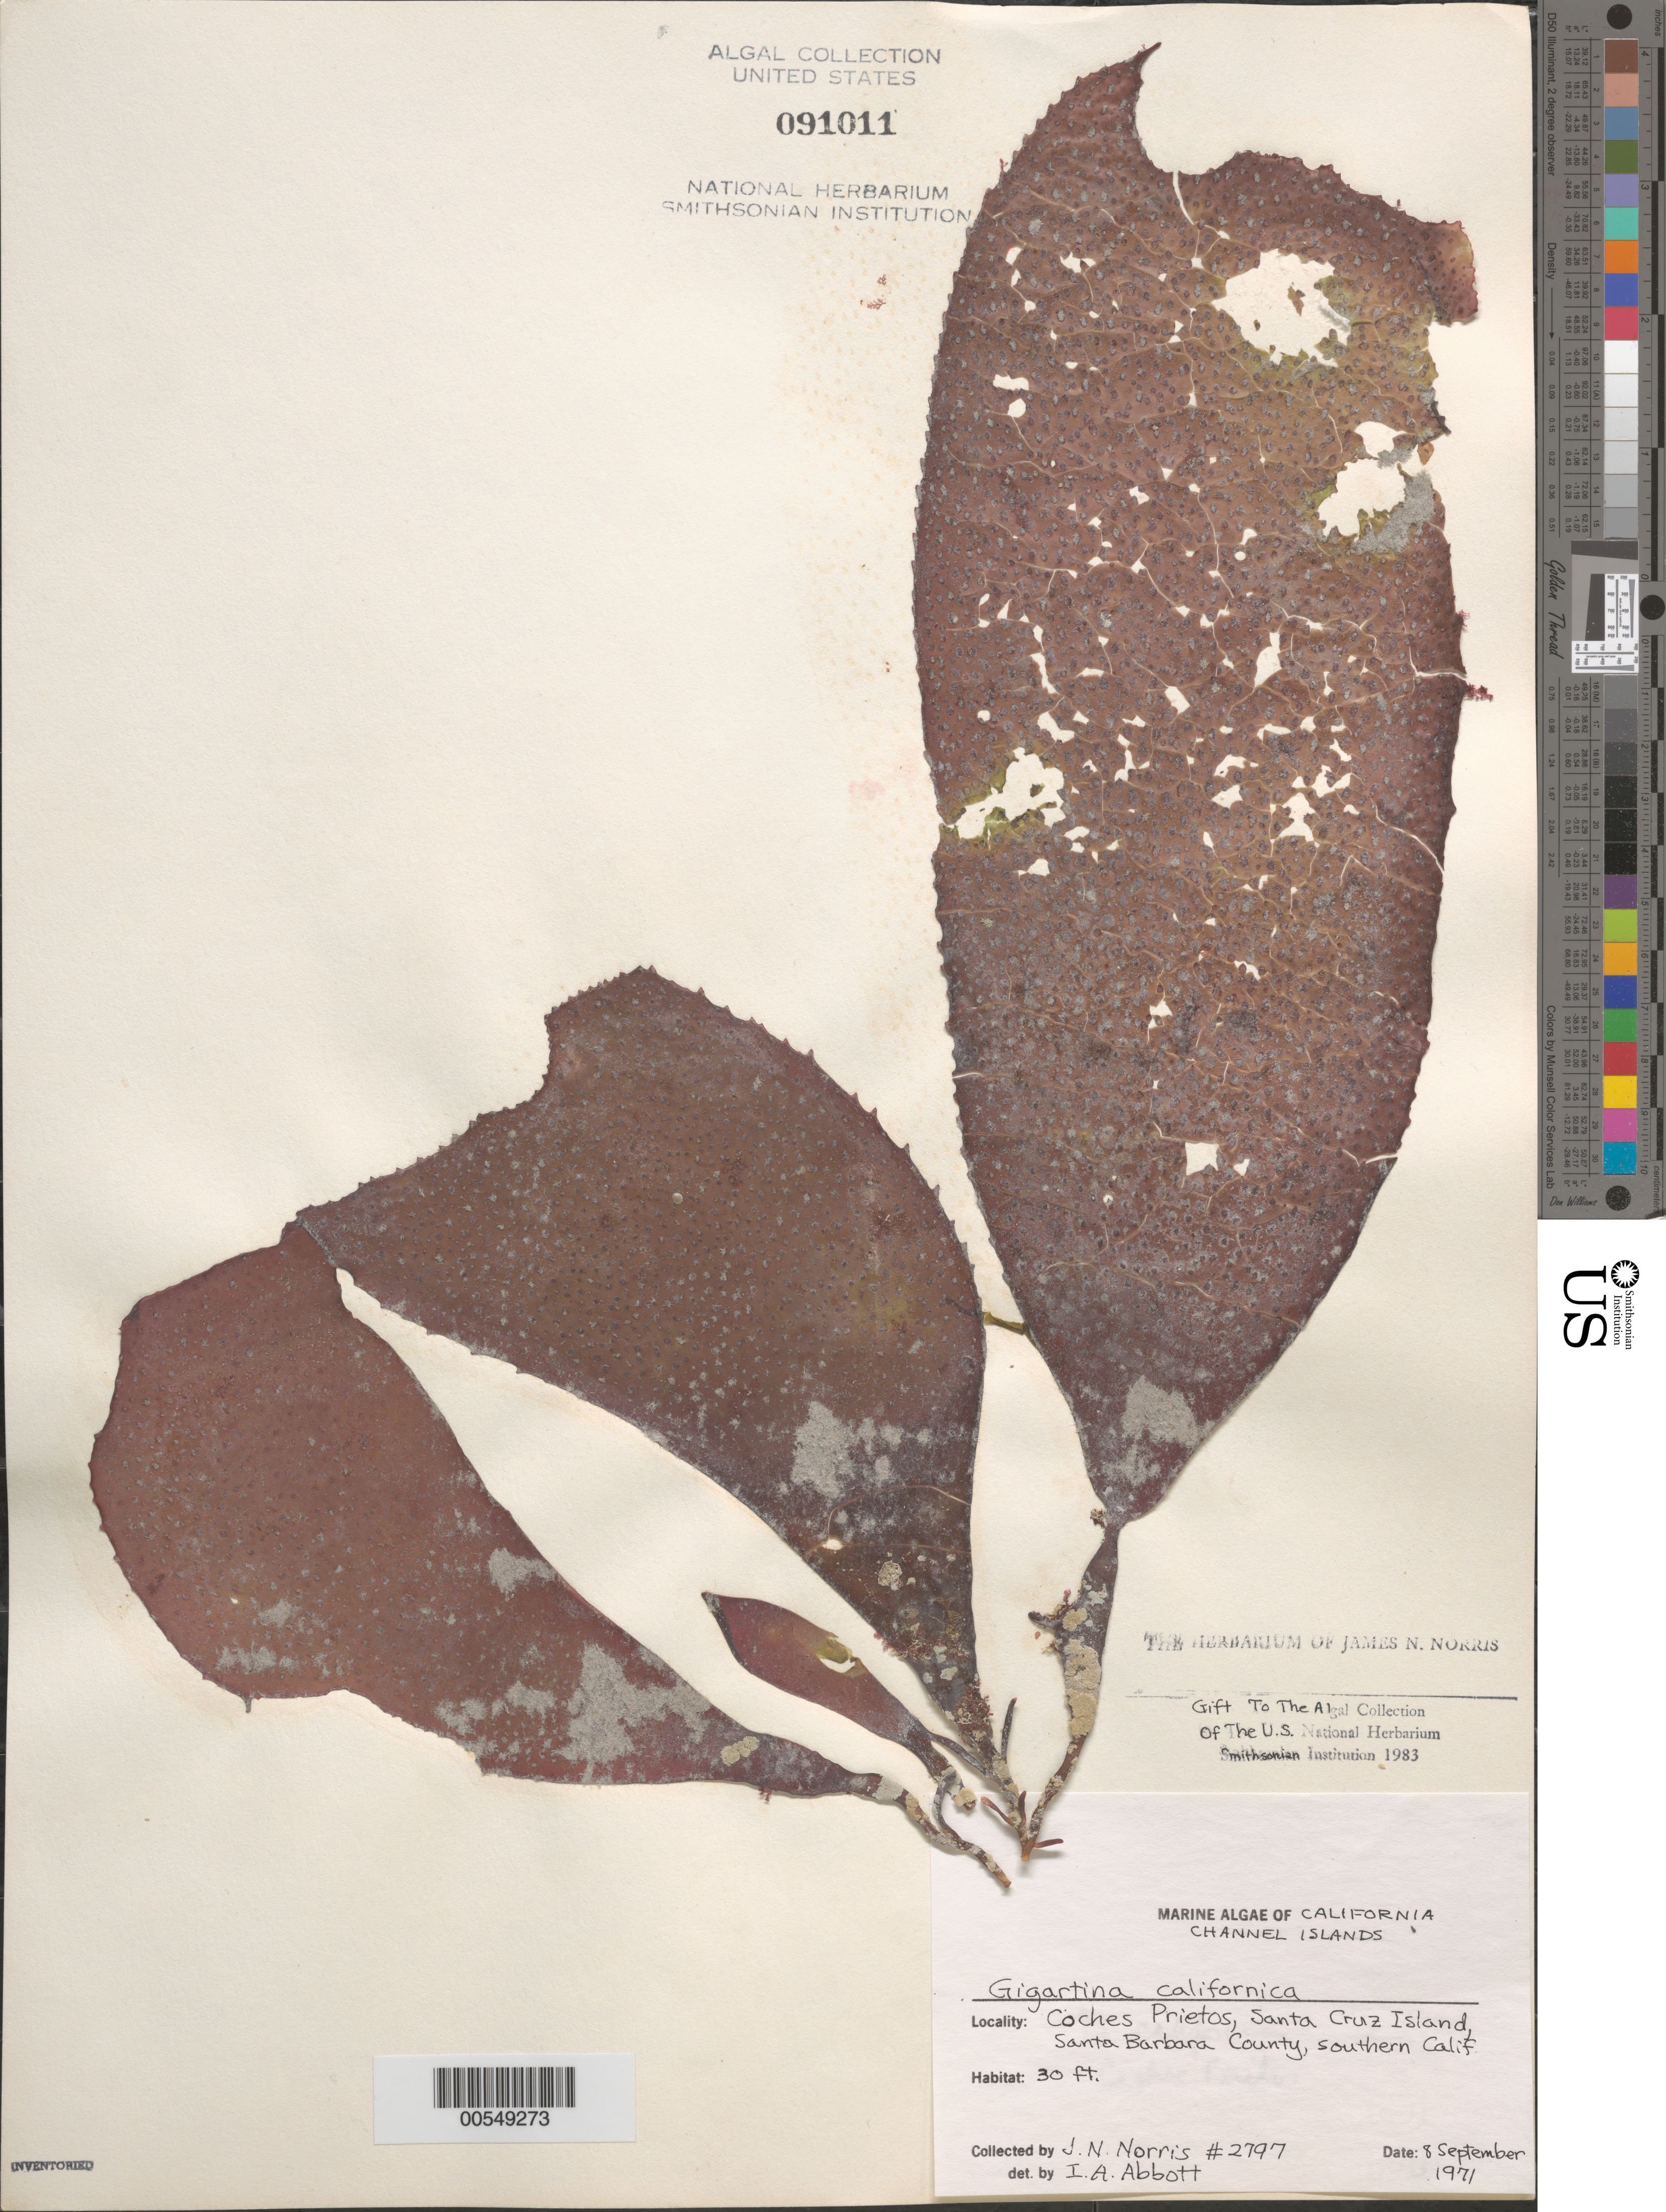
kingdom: Plantae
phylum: Rhodophyta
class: Florideophyceae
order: Gigartinales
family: Gigartinaceae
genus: Chondracanthus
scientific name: Chondracanthus corymbiferus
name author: (Kütz.) Guiry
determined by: Algae name updating Project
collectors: M. Chamberlain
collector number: Jn-2797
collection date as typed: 08 Sep 1971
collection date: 1971-09-08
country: United States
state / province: California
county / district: Santa Barbara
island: Santa Cruz Island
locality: Coches Prietos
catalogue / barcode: US 91011